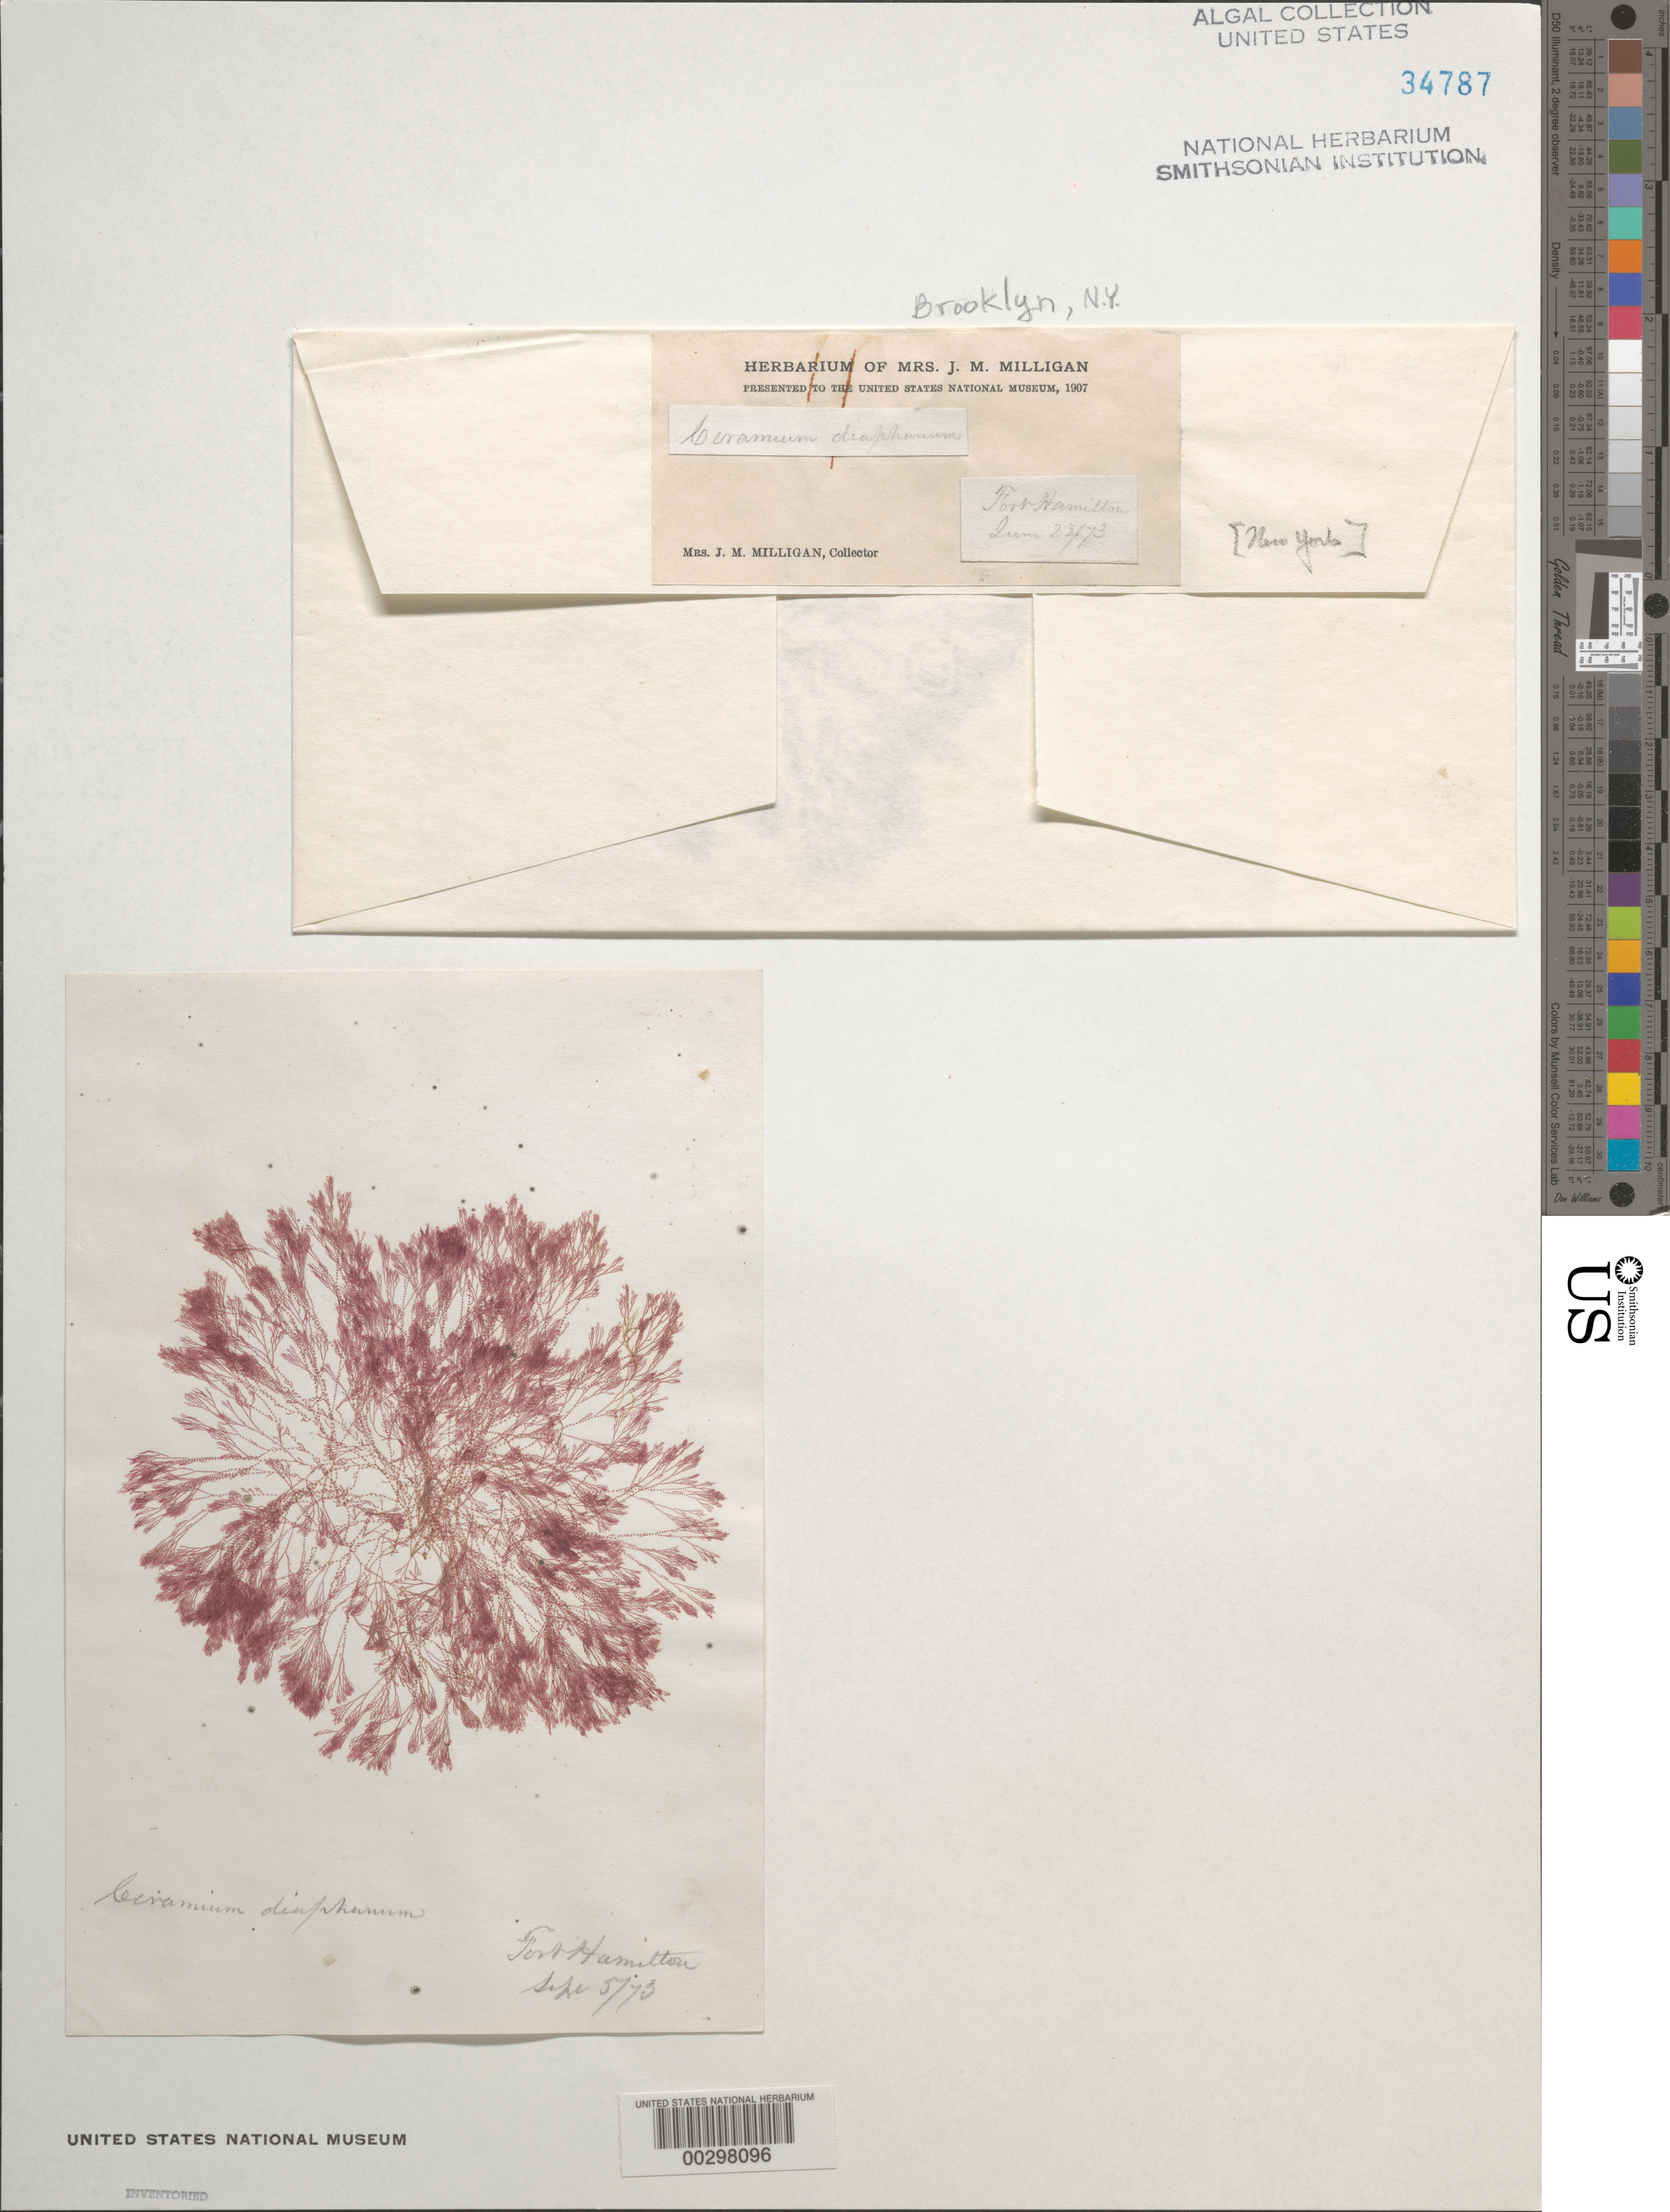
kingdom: Plantae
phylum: Rhodophyta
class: Florideophyceae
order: Ceramiales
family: Ceramiaceae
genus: Ceramium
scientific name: Ceramium diaphanum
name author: (Lightf.) Roth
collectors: Milligan, --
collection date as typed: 23 Jun 1873 AND 05 Sep 1873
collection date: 1873-06-23,1873-09-05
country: United States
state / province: New York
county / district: Kings County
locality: Fort Hamilton, Brooklyn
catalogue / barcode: US 34787